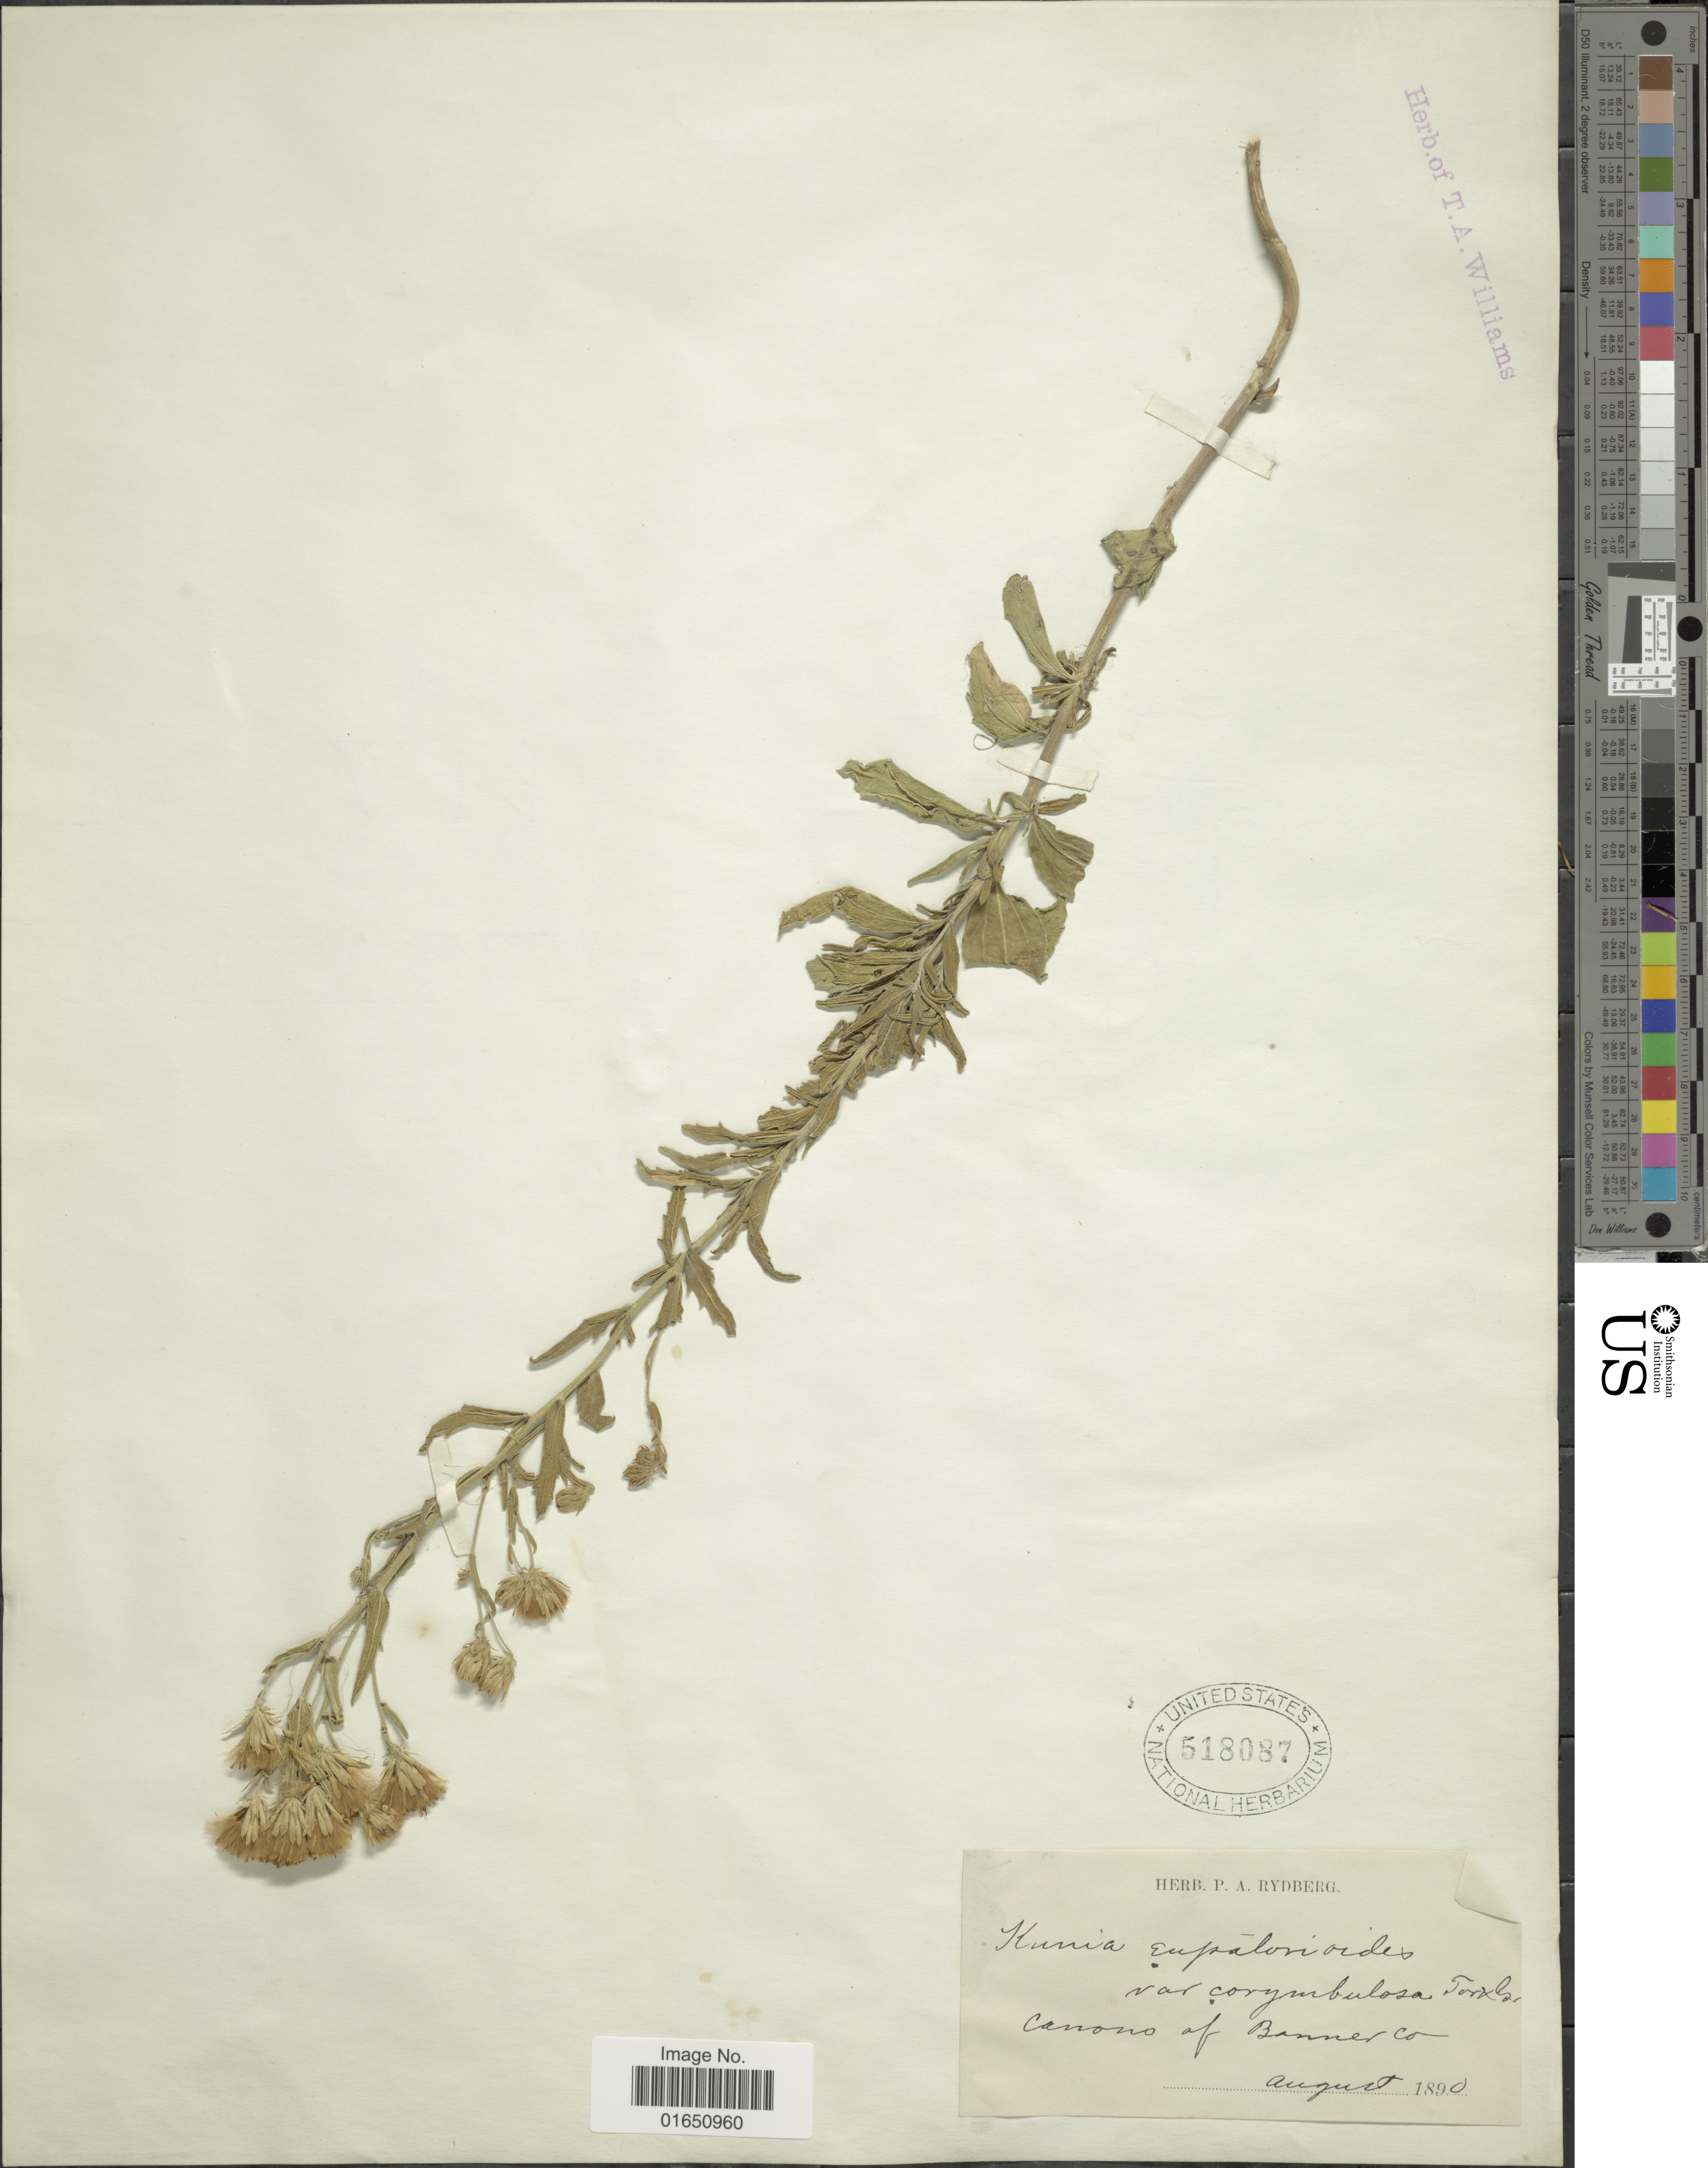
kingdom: Plantae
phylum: Tracheophyta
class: Magnoliopsida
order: Asterales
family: Asteraceae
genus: Brickellia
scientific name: Brickellia eupatorioides var. corymbulosa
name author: (Torr. & A. Gray) Shinners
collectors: ex herb. P. A. Rydberg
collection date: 1890-08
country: United States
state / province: Nebraska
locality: Canono of Banner Co.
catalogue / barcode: US 518087